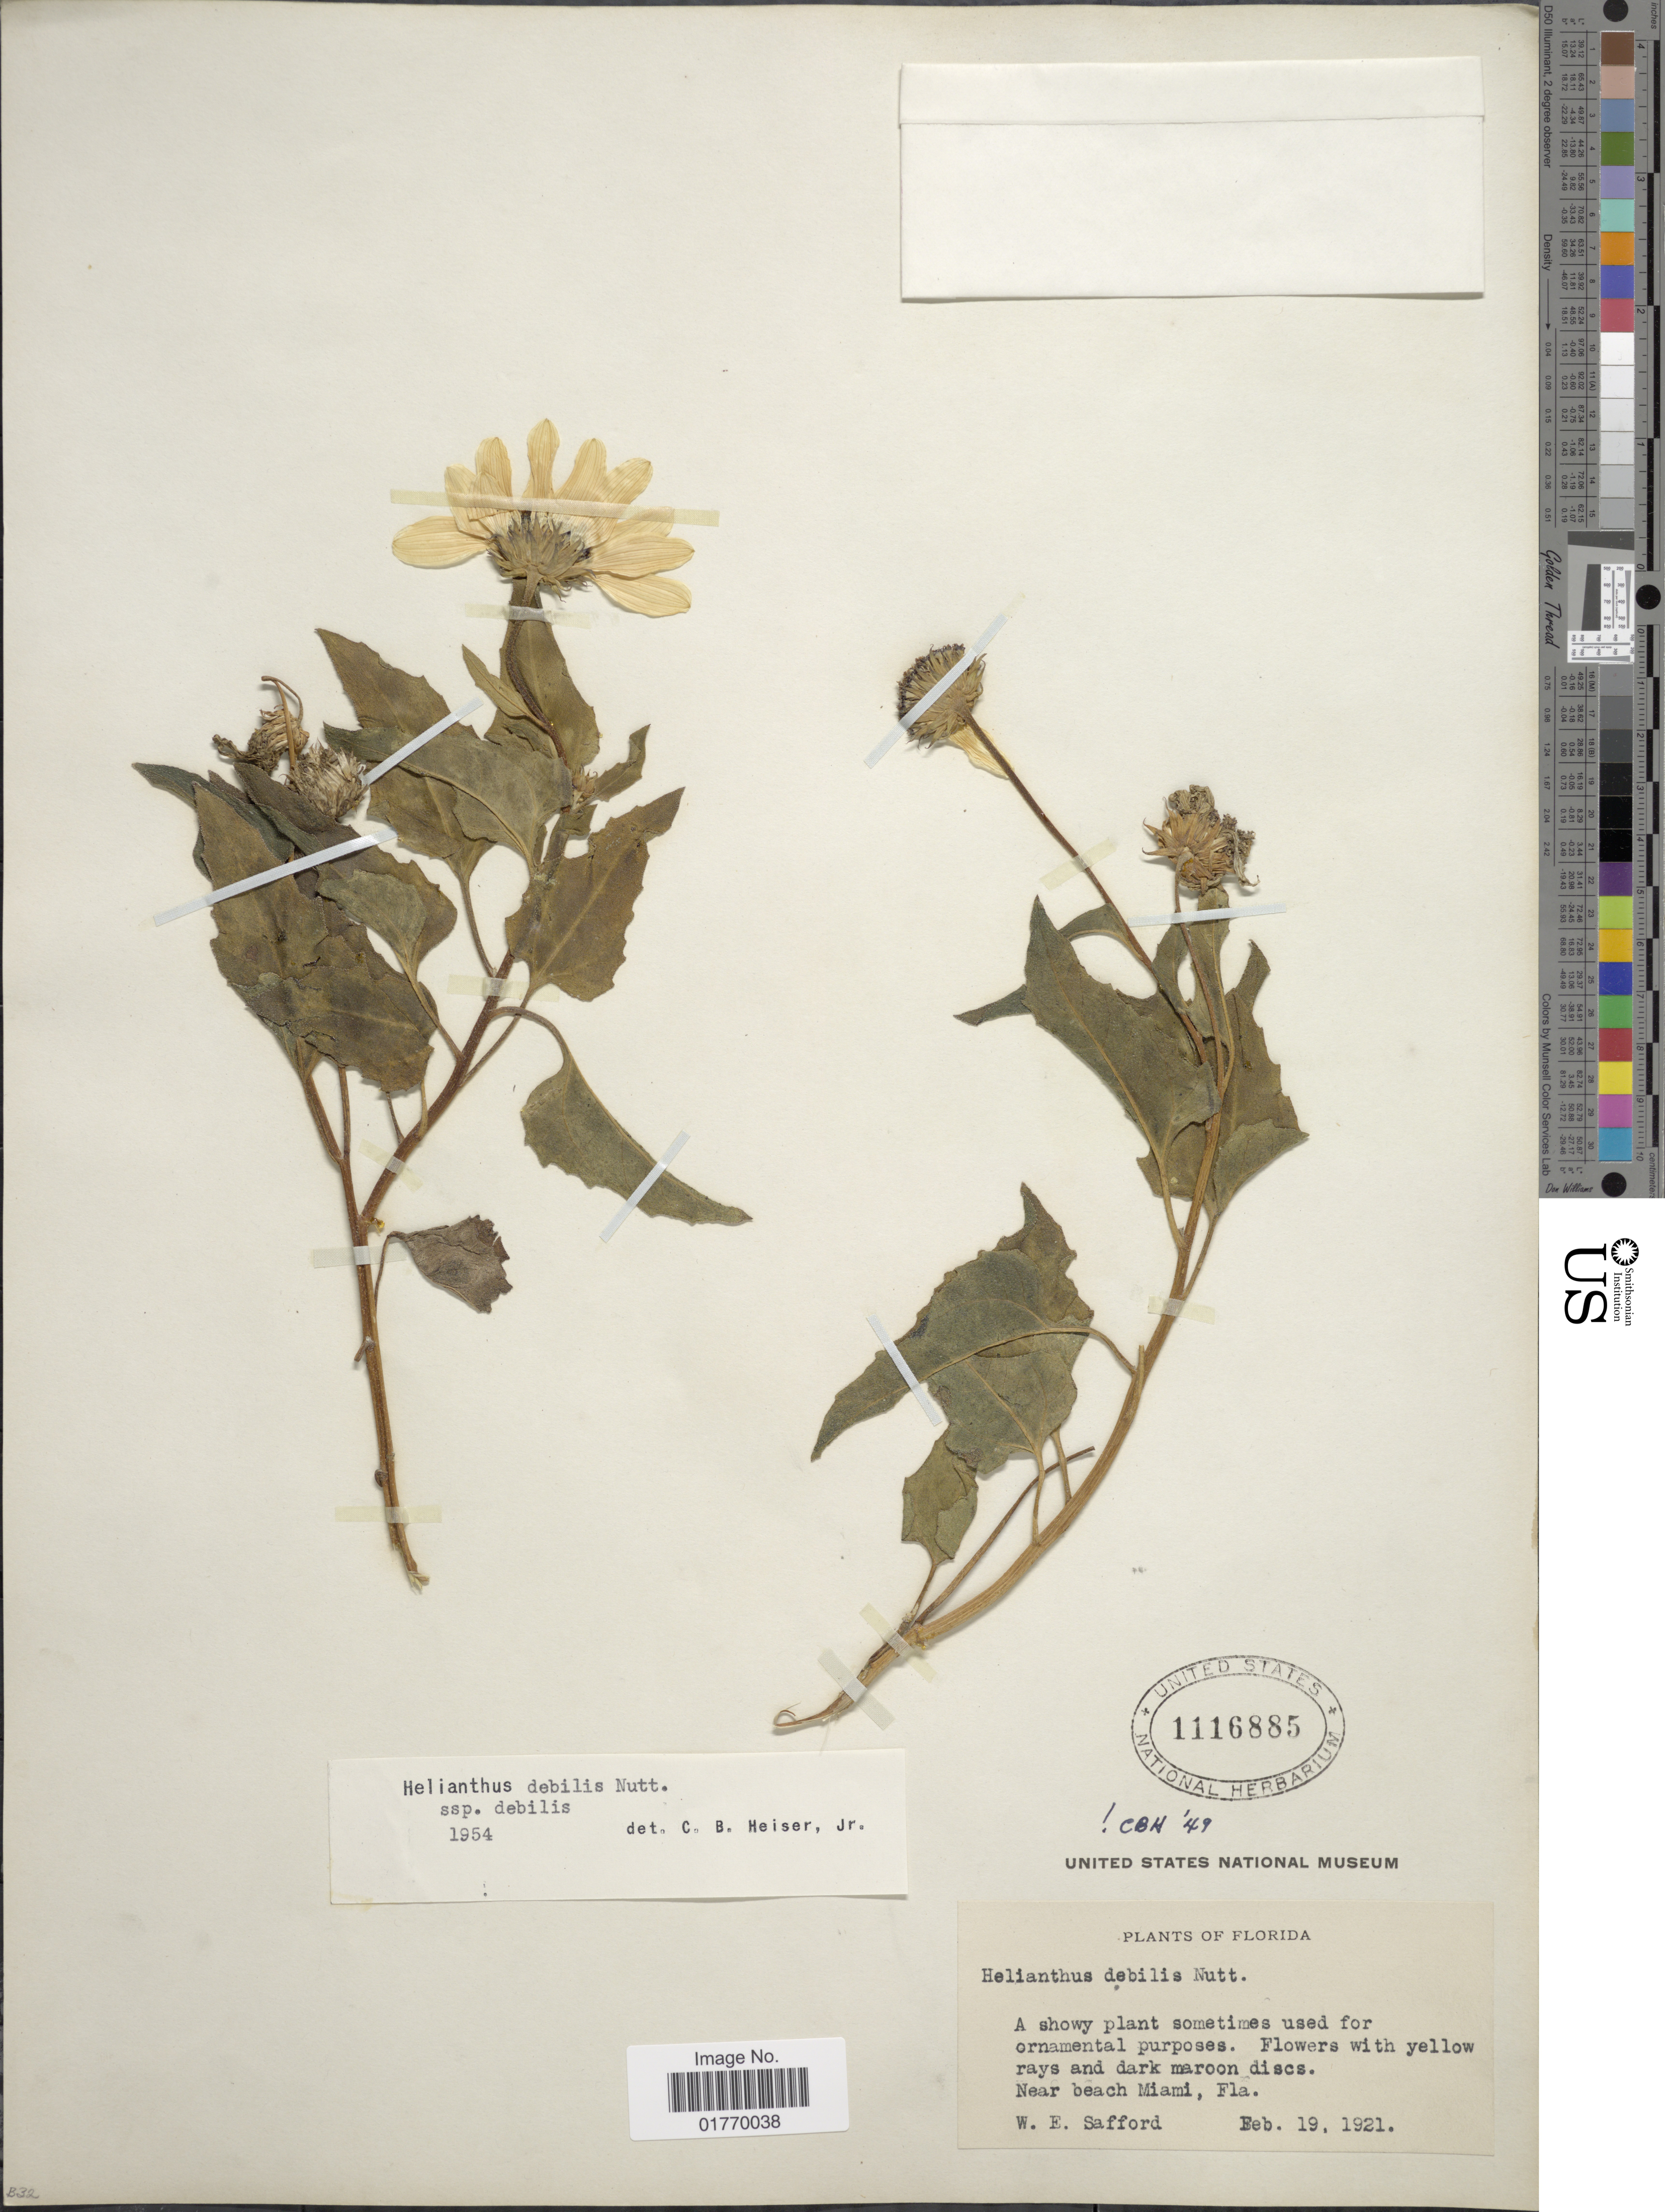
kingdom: Plantae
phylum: Tracheophyta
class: Magnoliopsida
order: Asterales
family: Asteraceae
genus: Helianthus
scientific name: Helianthus debilis subsp. debilis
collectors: W. E. Safford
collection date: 1921-02-19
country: United States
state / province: Florida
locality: Near beach Miami, Fla.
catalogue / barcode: US 1116885